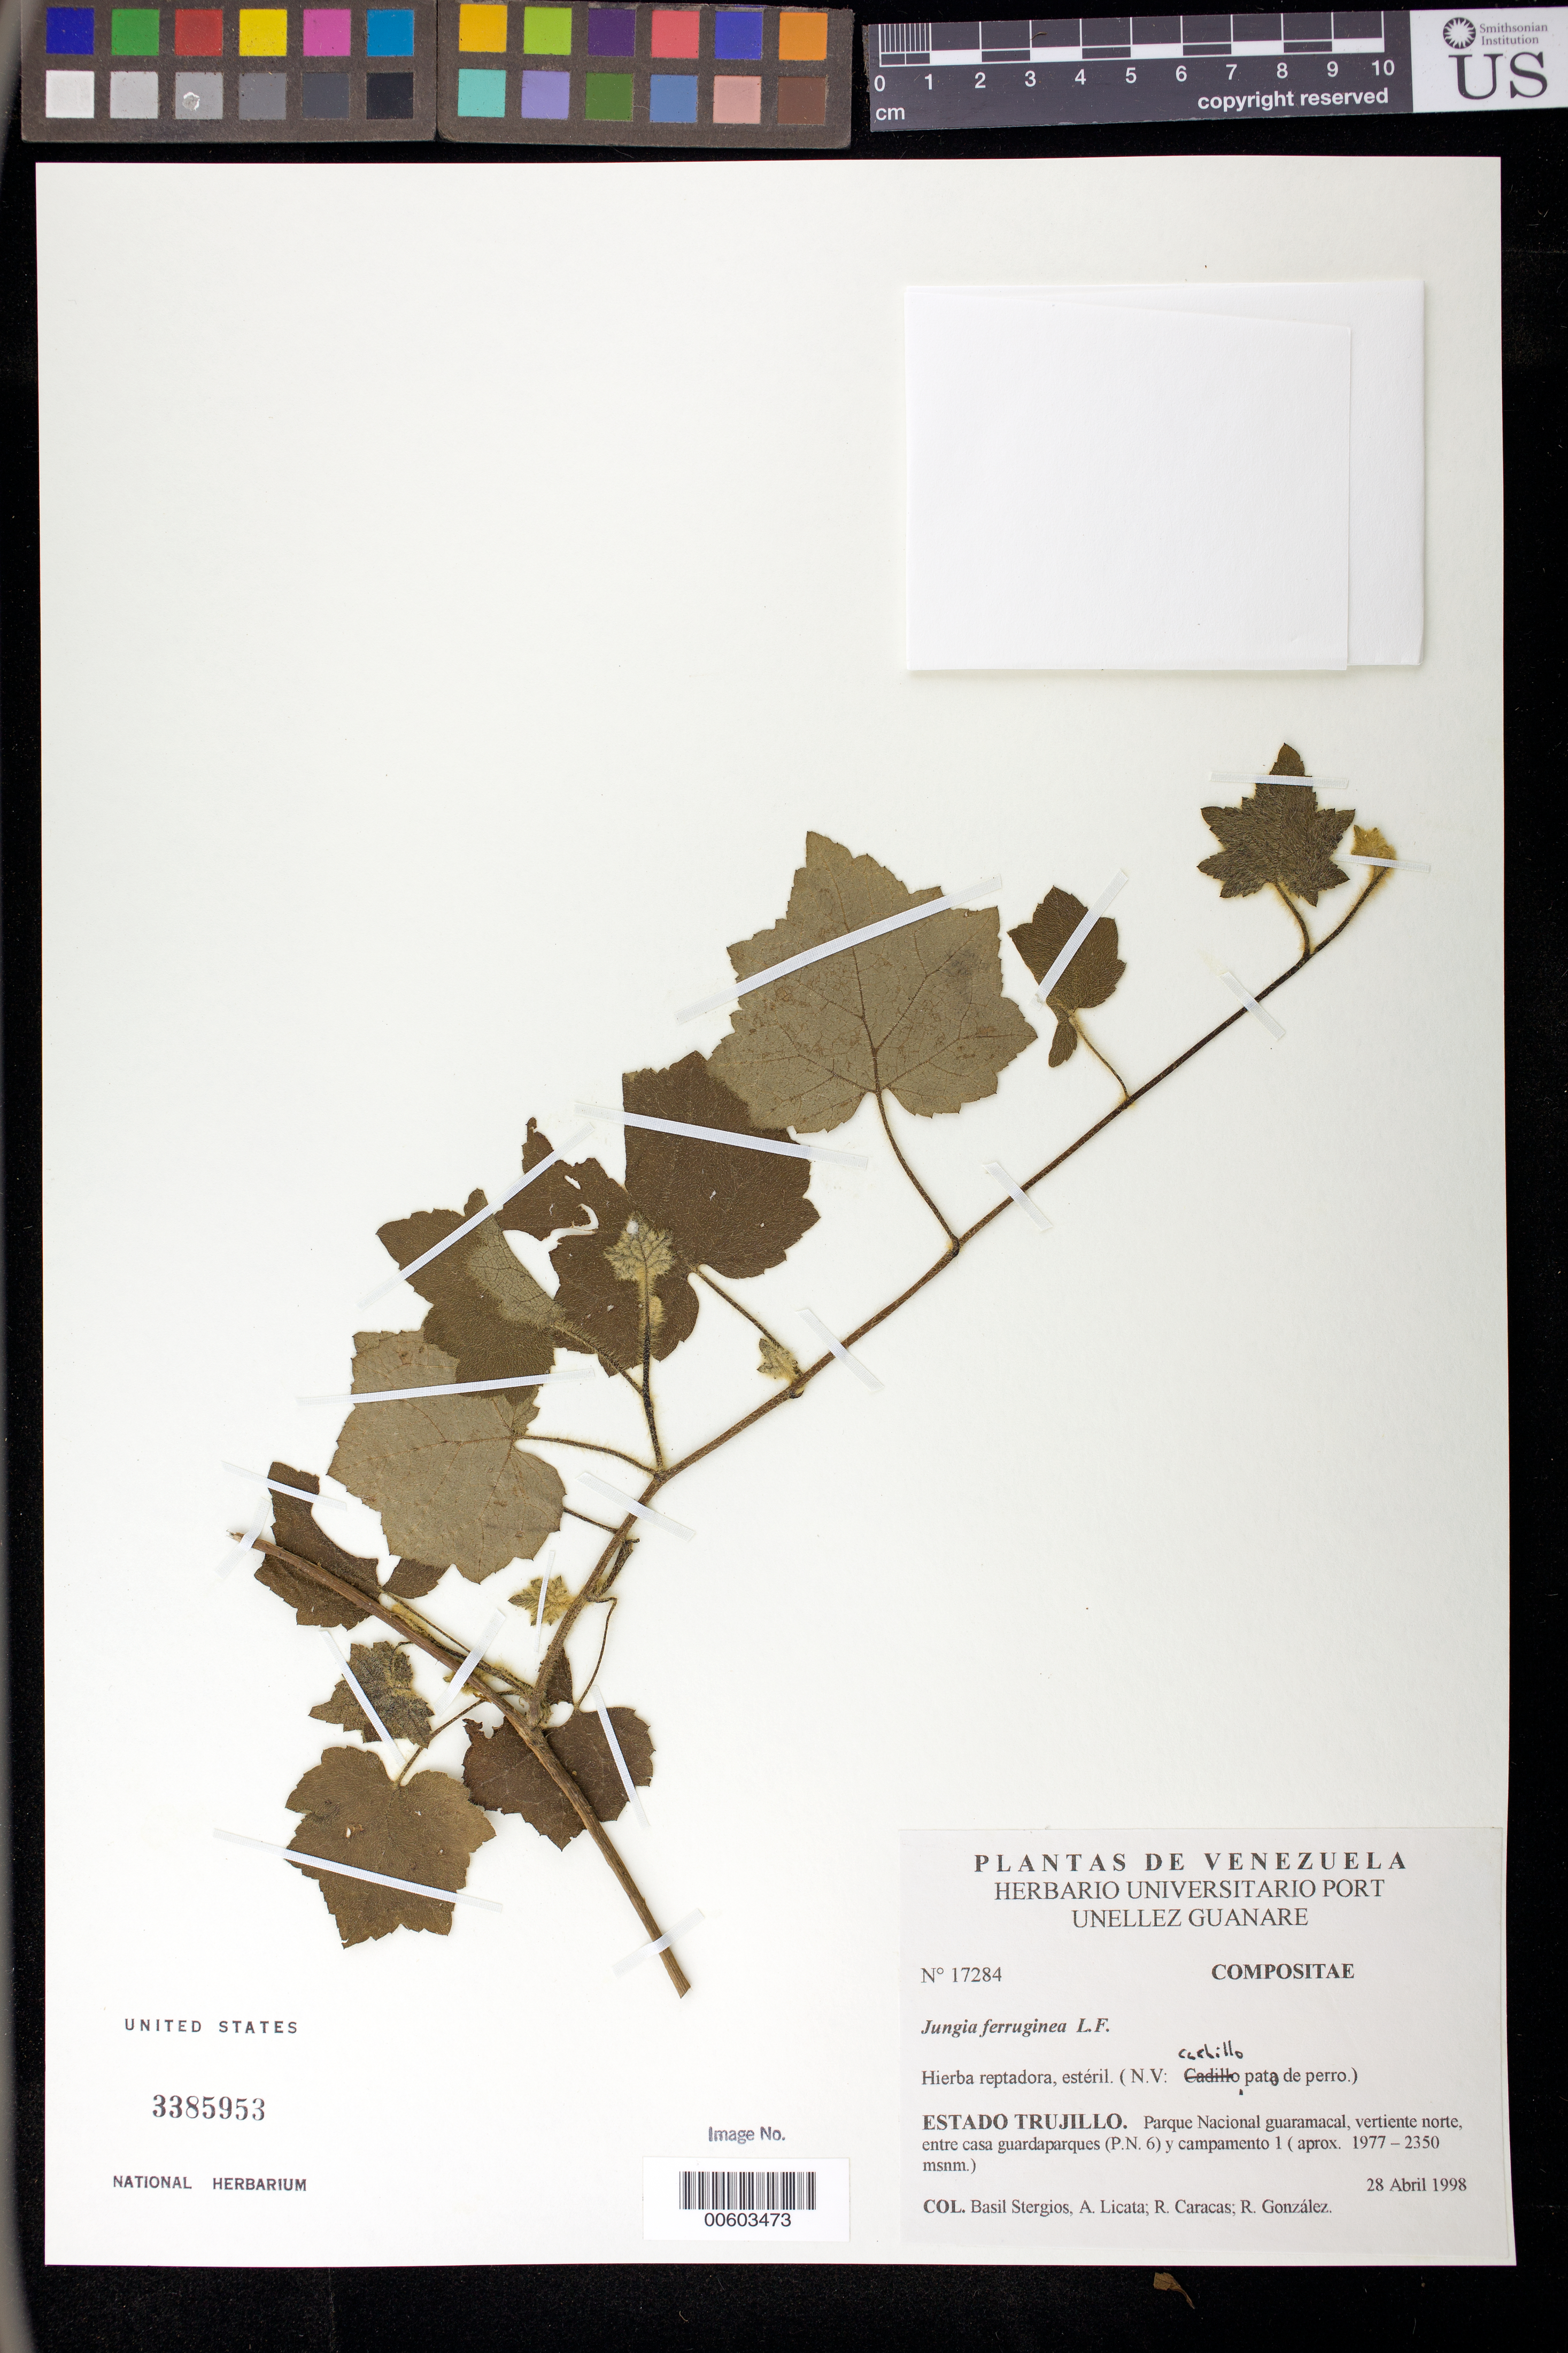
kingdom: Plantae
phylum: Tracheophyta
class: Magnoliopsida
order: Asterales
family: Asteraceae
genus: Jungia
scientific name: Jungia ferruginea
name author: L. f.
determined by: Licata, A., (PORT), Univ. Nac. Exp. de los Llanos Ezequiel Zamora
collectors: B. G. Stergios, B. Licata, R. Caracas & R. González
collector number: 17284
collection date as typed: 28 Apr 1998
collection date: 1998-04-28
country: Venezuela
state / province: Trujillo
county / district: Boconó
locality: Parque Nacional Guaramacal, vertiente N, entre casa guardaparques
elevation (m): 1977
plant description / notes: Common name: Carbillo pato de perro; PORT, US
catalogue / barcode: US 3385953